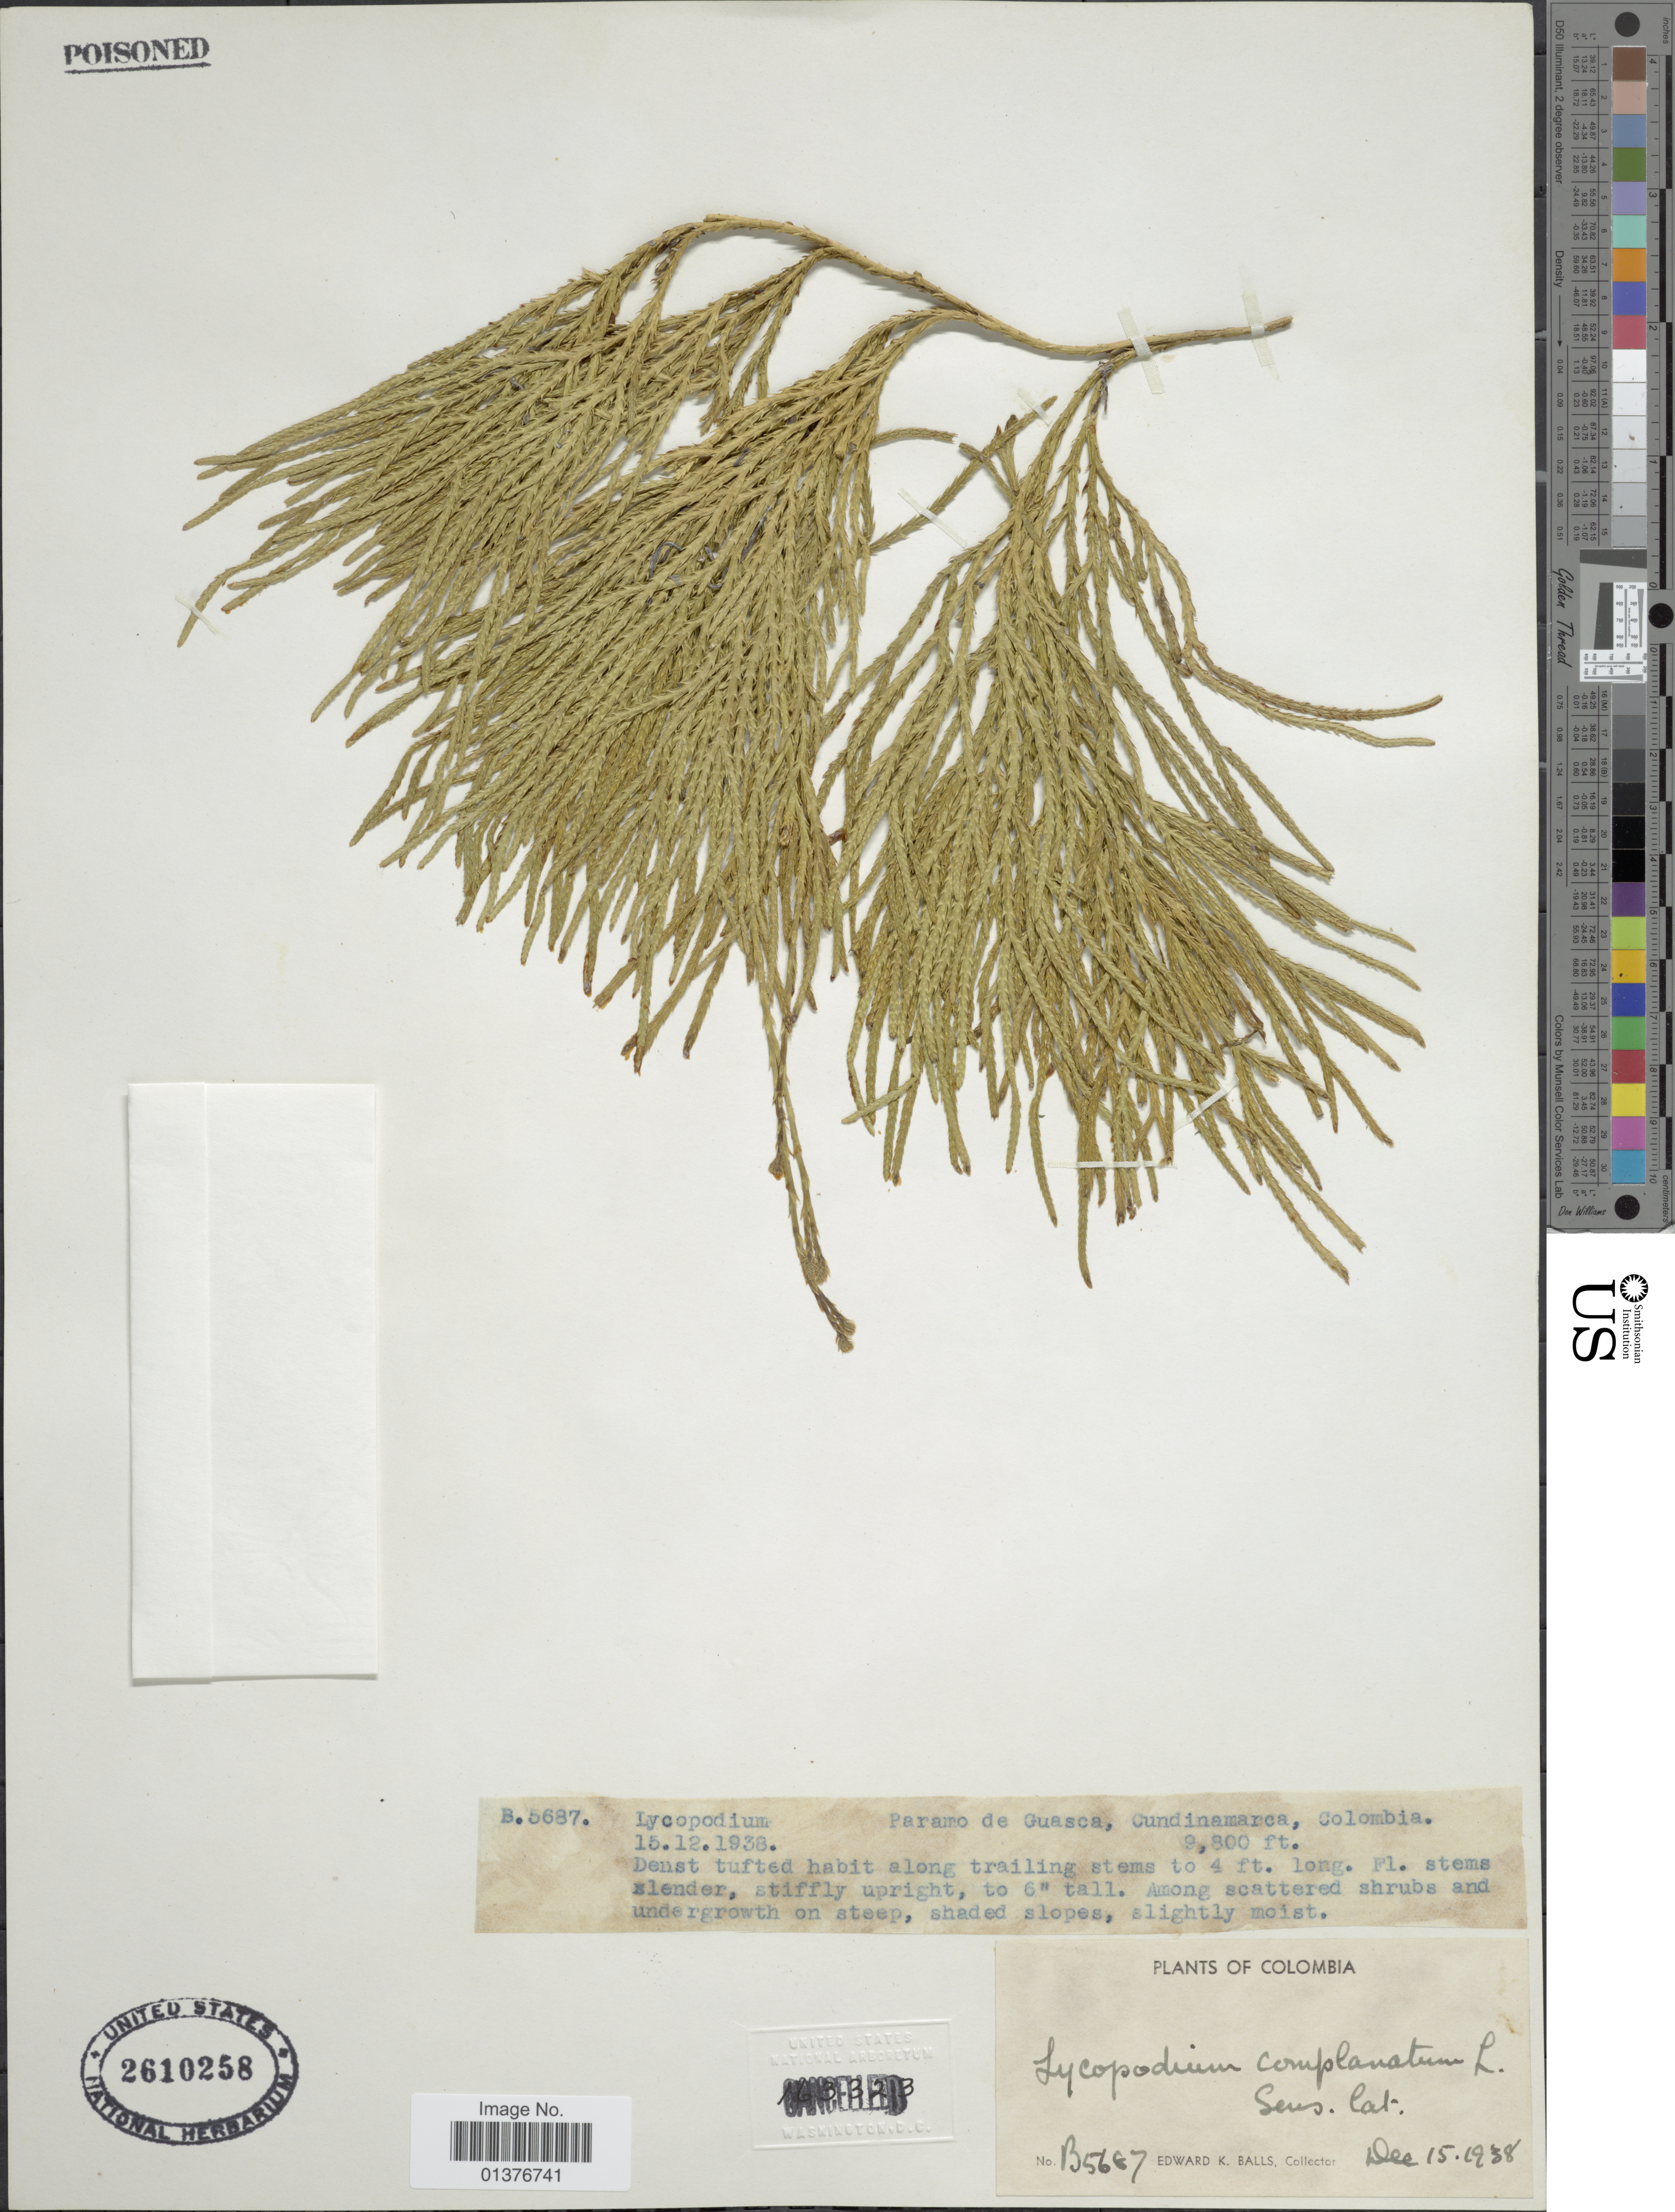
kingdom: Plantae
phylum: Tracheophyta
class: Lycopodiopsida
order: Lycopodiales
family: Lycopodiaceae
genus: Diphasiastrum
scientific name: Diphasiastrum thyoides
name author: (Humb. & Bonpl. ex Willd.) Holub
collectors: E. K. Balls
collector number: B56E7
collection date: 1938-12-15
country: Colombia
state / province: Cundinamarca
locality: Paramo de Guasca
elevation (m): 2987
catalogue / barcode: US 2610258